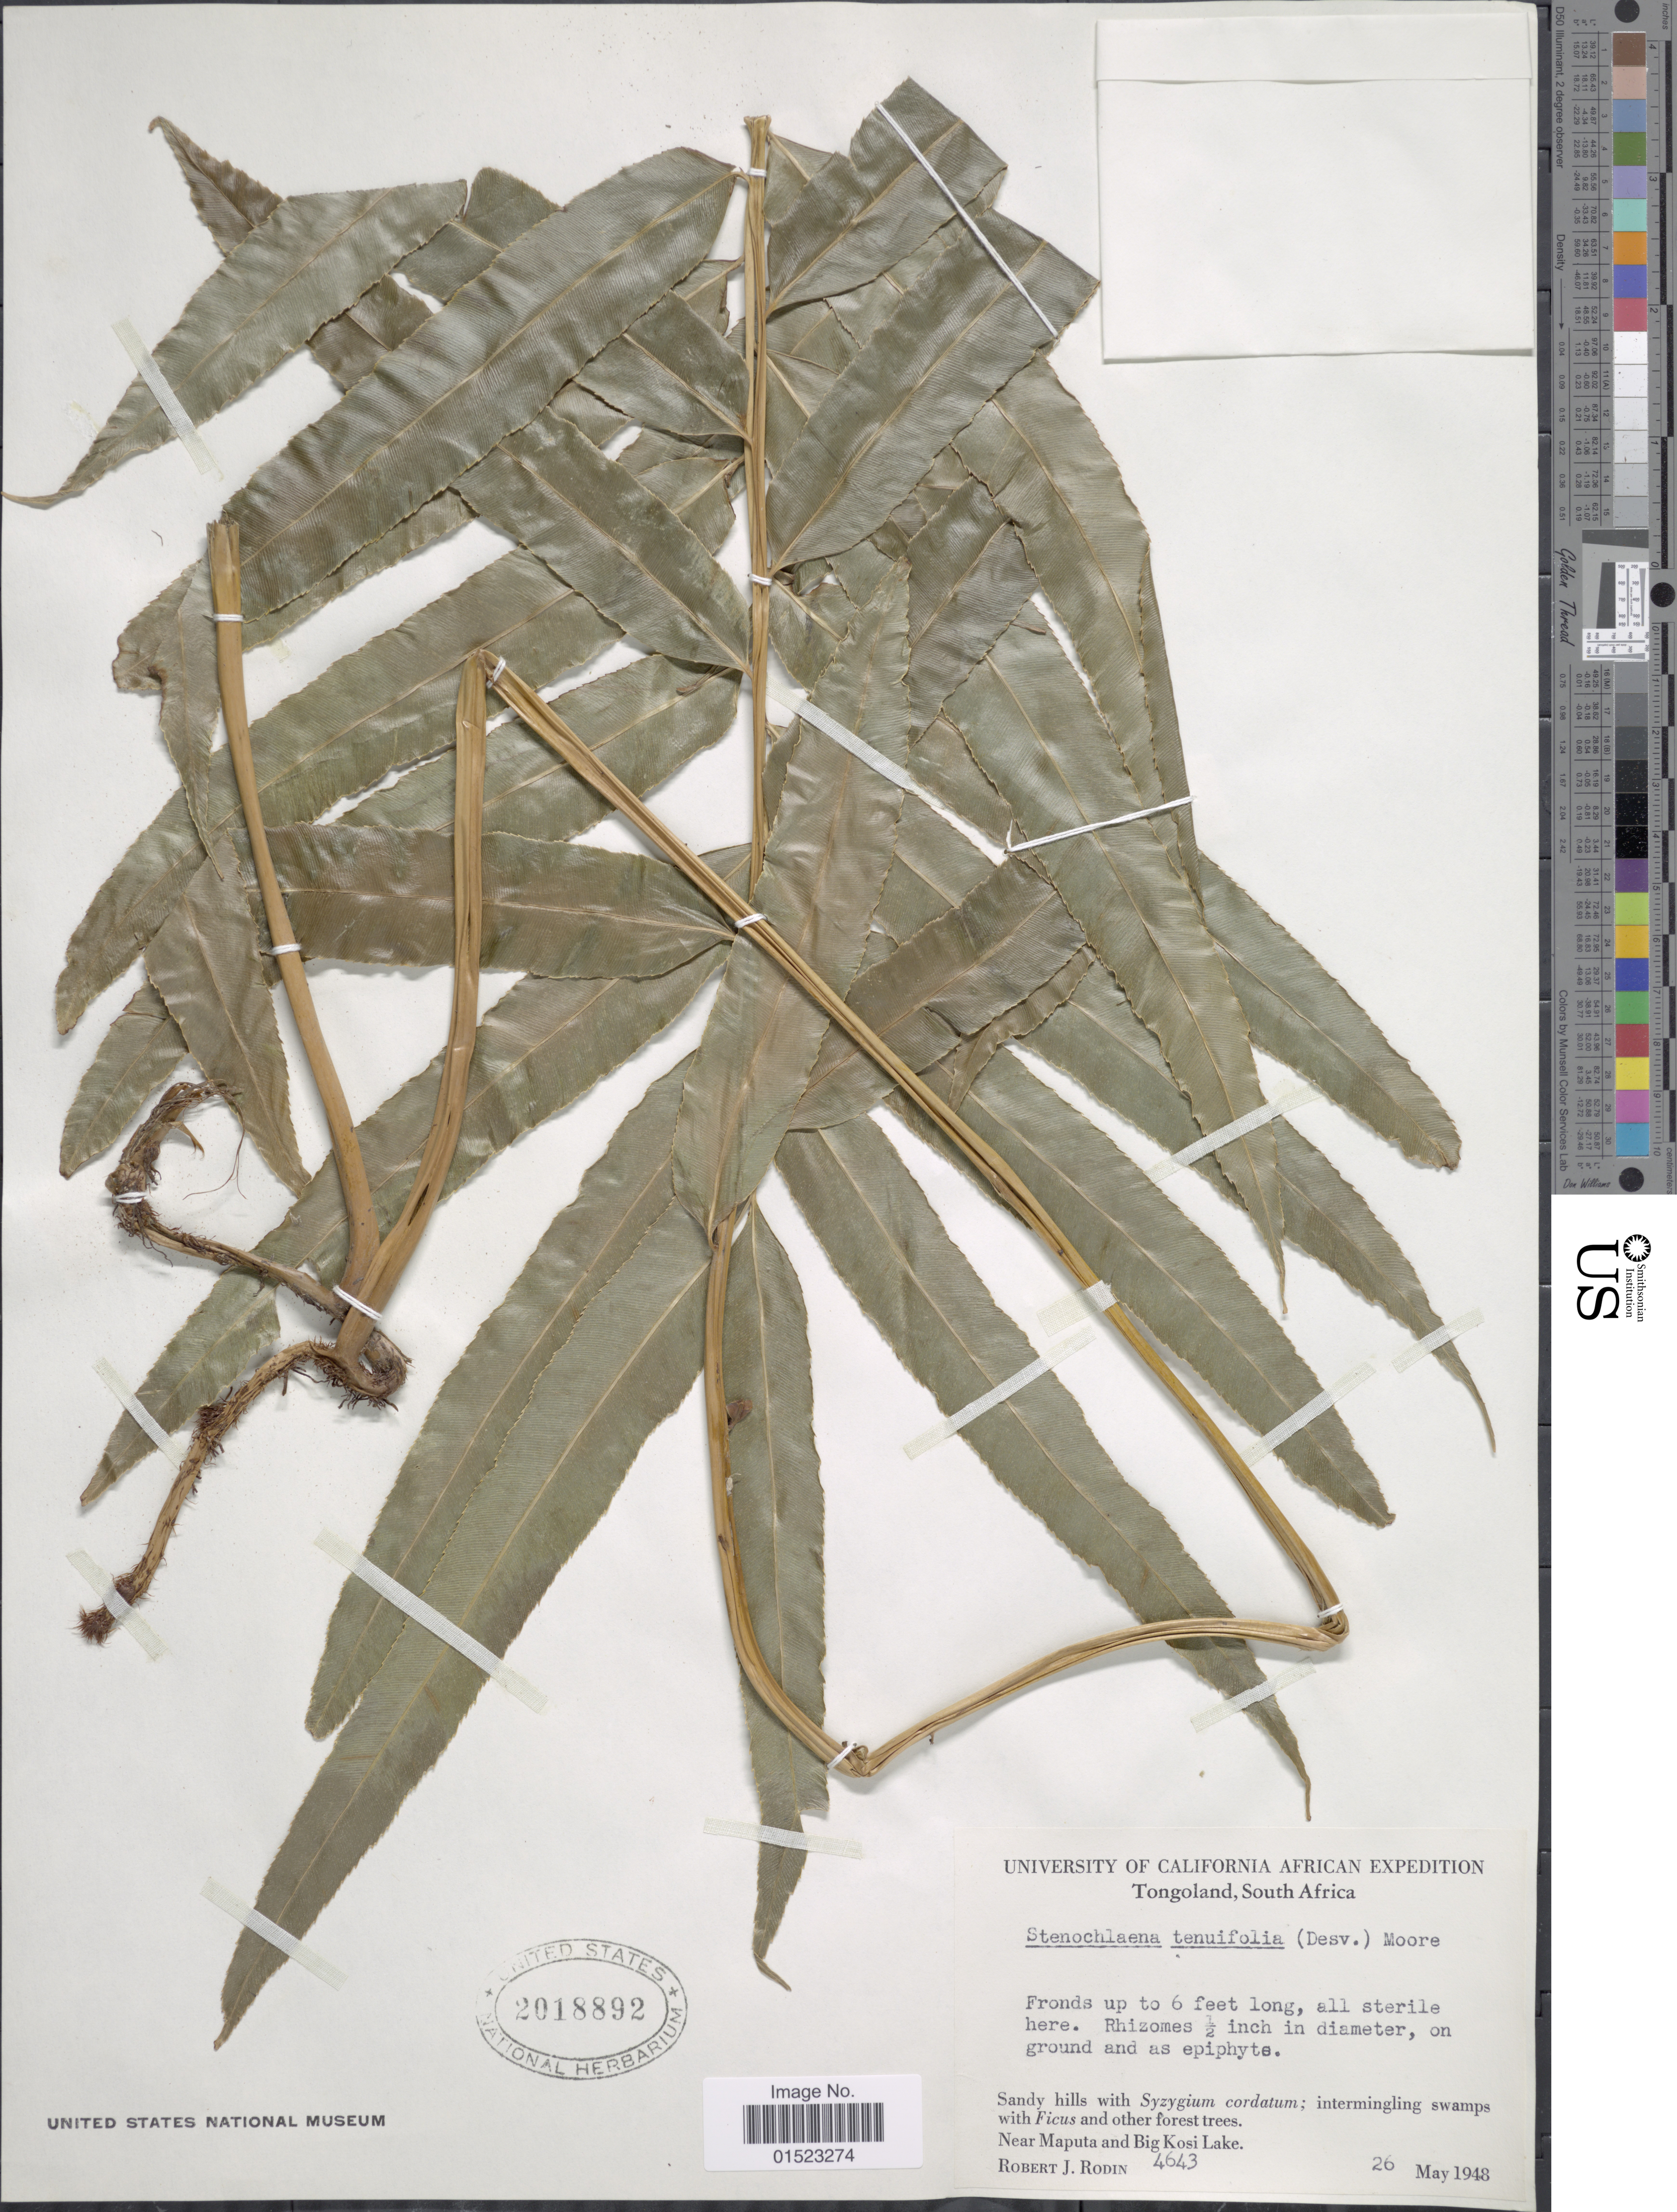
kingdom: Plantae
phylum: Tracheophyta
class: Polypodiopsida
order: Polypodiales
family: Blechnaceae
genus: Stenochlaena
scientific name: Stenochlaena tenuifolia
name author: (Desv.) T. Moore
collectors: R. J. Rodin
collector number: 4643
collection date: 1948-05-26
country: South Africa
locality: Tongoland, near Maputa and Big Kosi Lake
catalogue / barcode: US 2018892